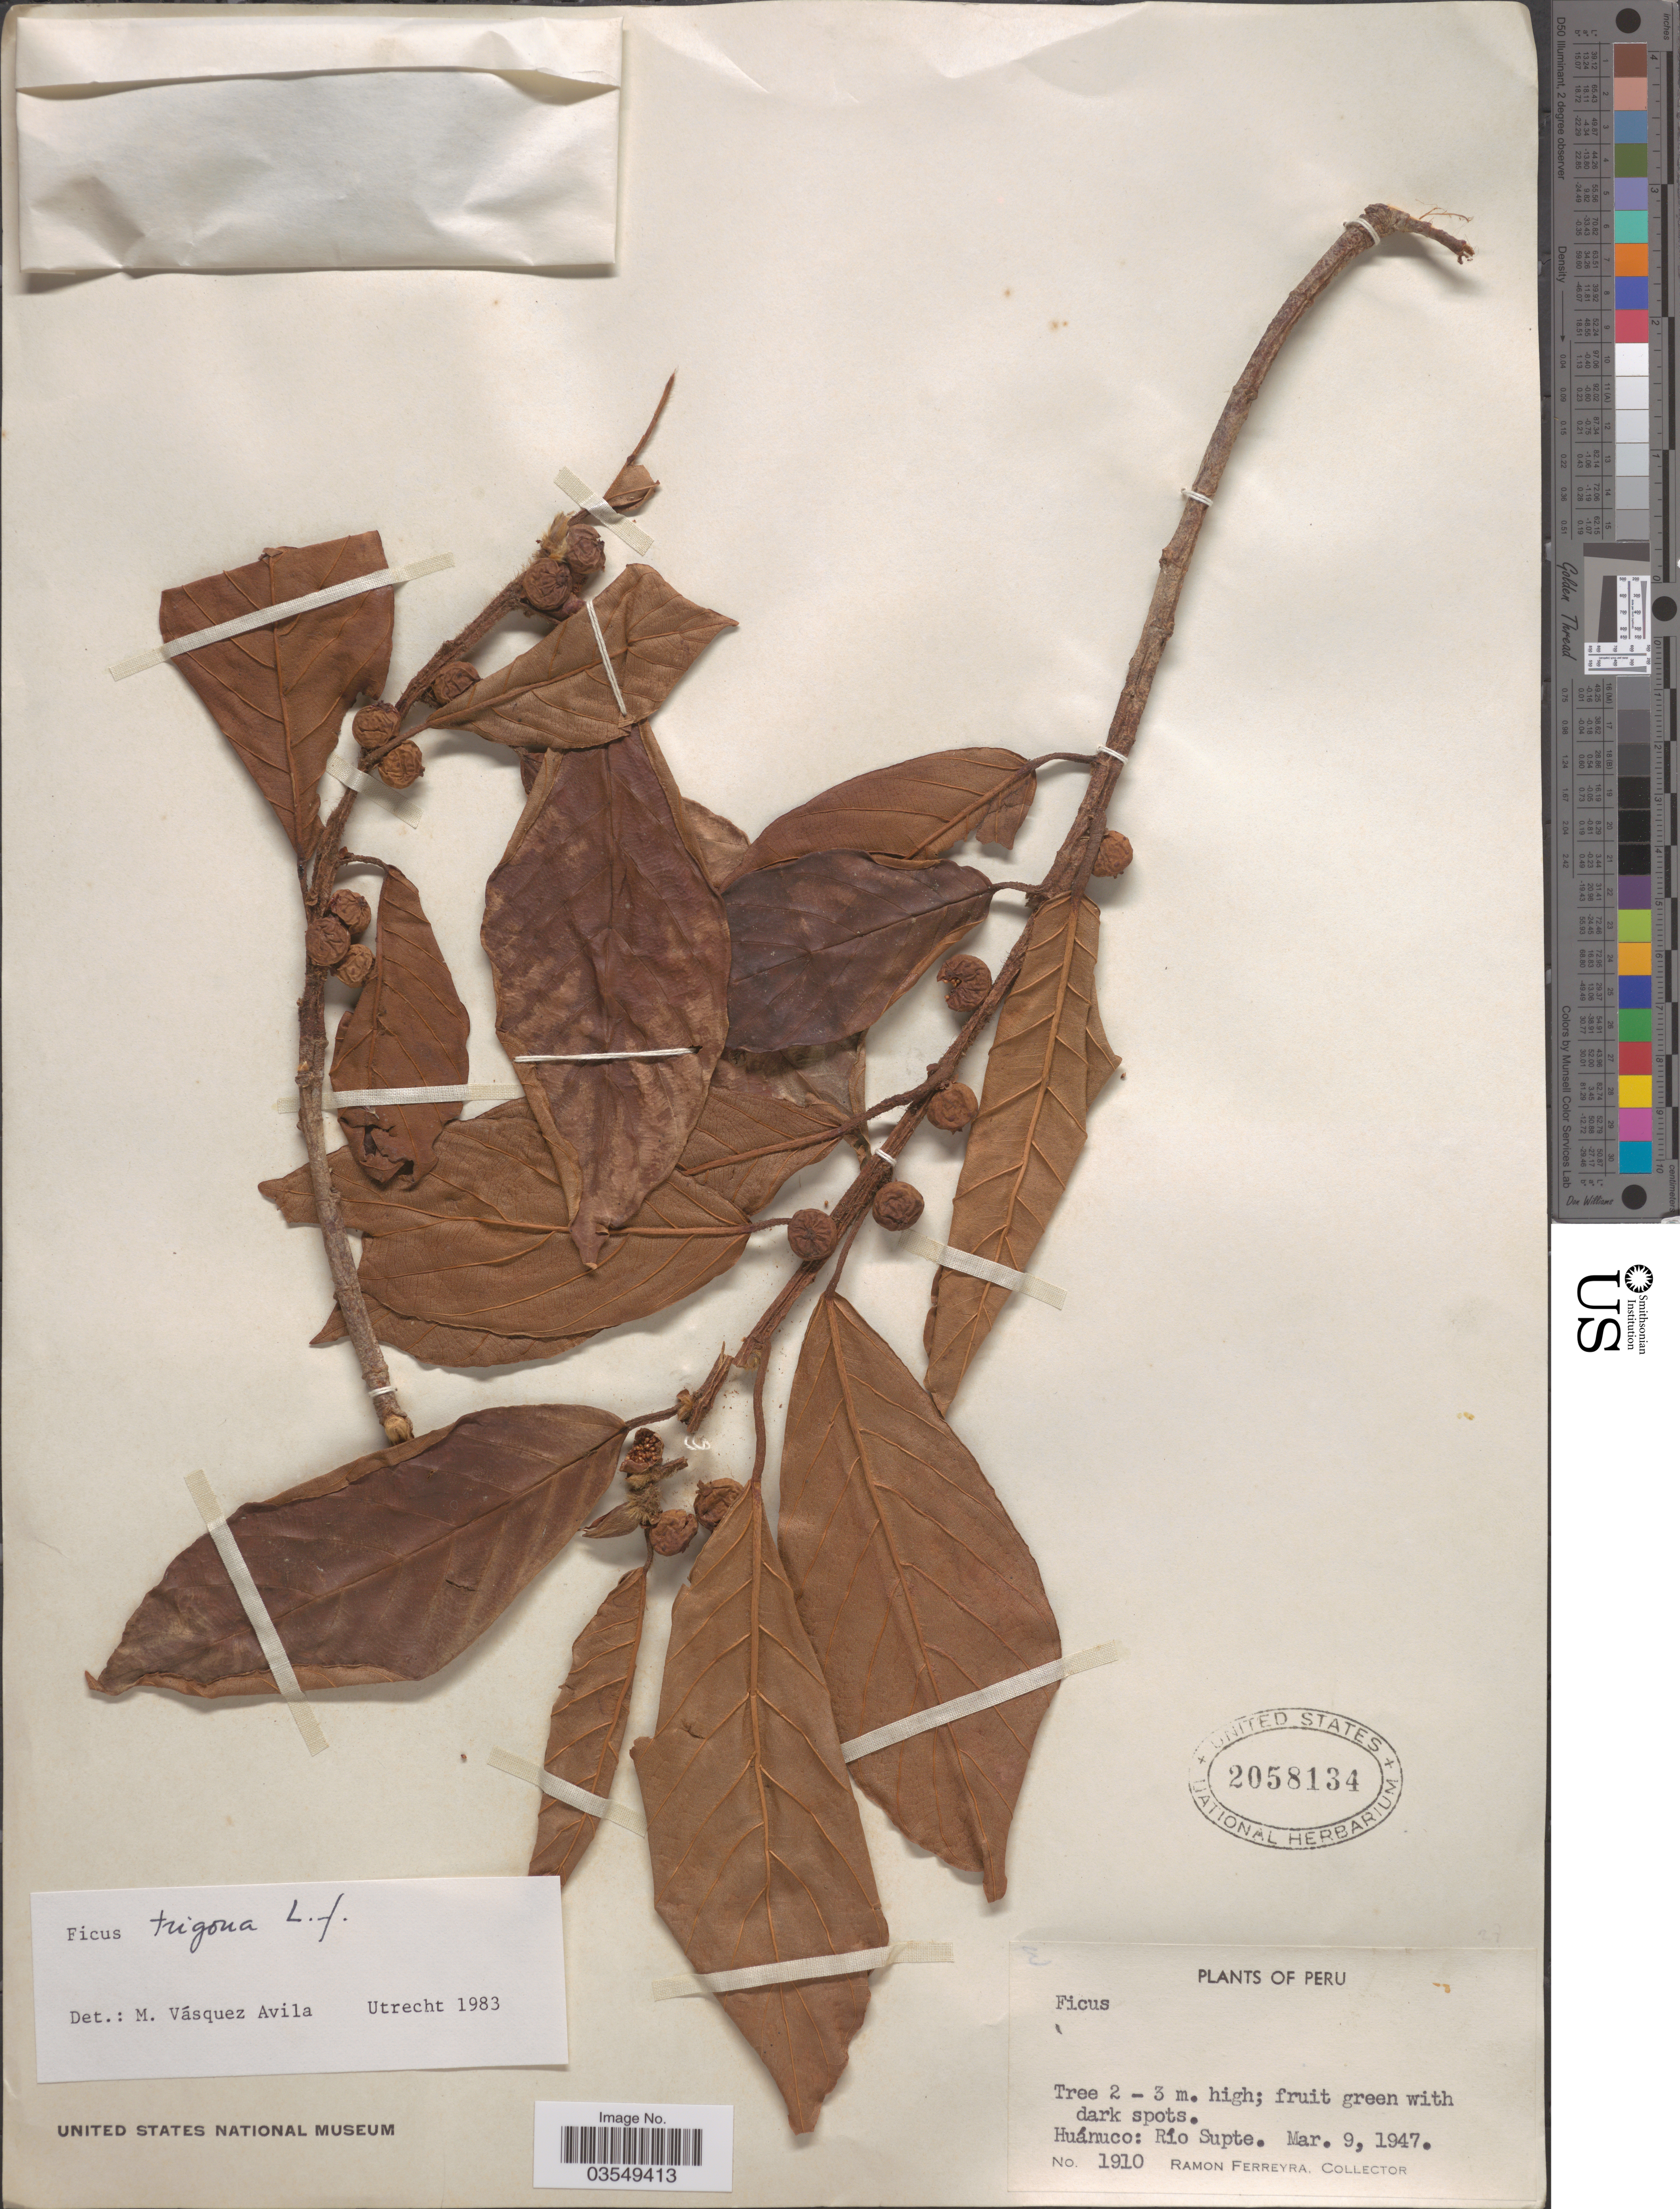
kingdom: Plantae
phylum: Tracheophyta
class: Magnoliopsida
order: Rosales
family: Moraceae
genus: Ficus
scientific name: Ficus trigona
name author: L. f.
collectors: R. A. Ferreyra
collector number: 1910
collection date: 1947-03-09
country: Peru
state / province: Huánuco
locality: Río Supte.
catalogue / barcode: US 2058134